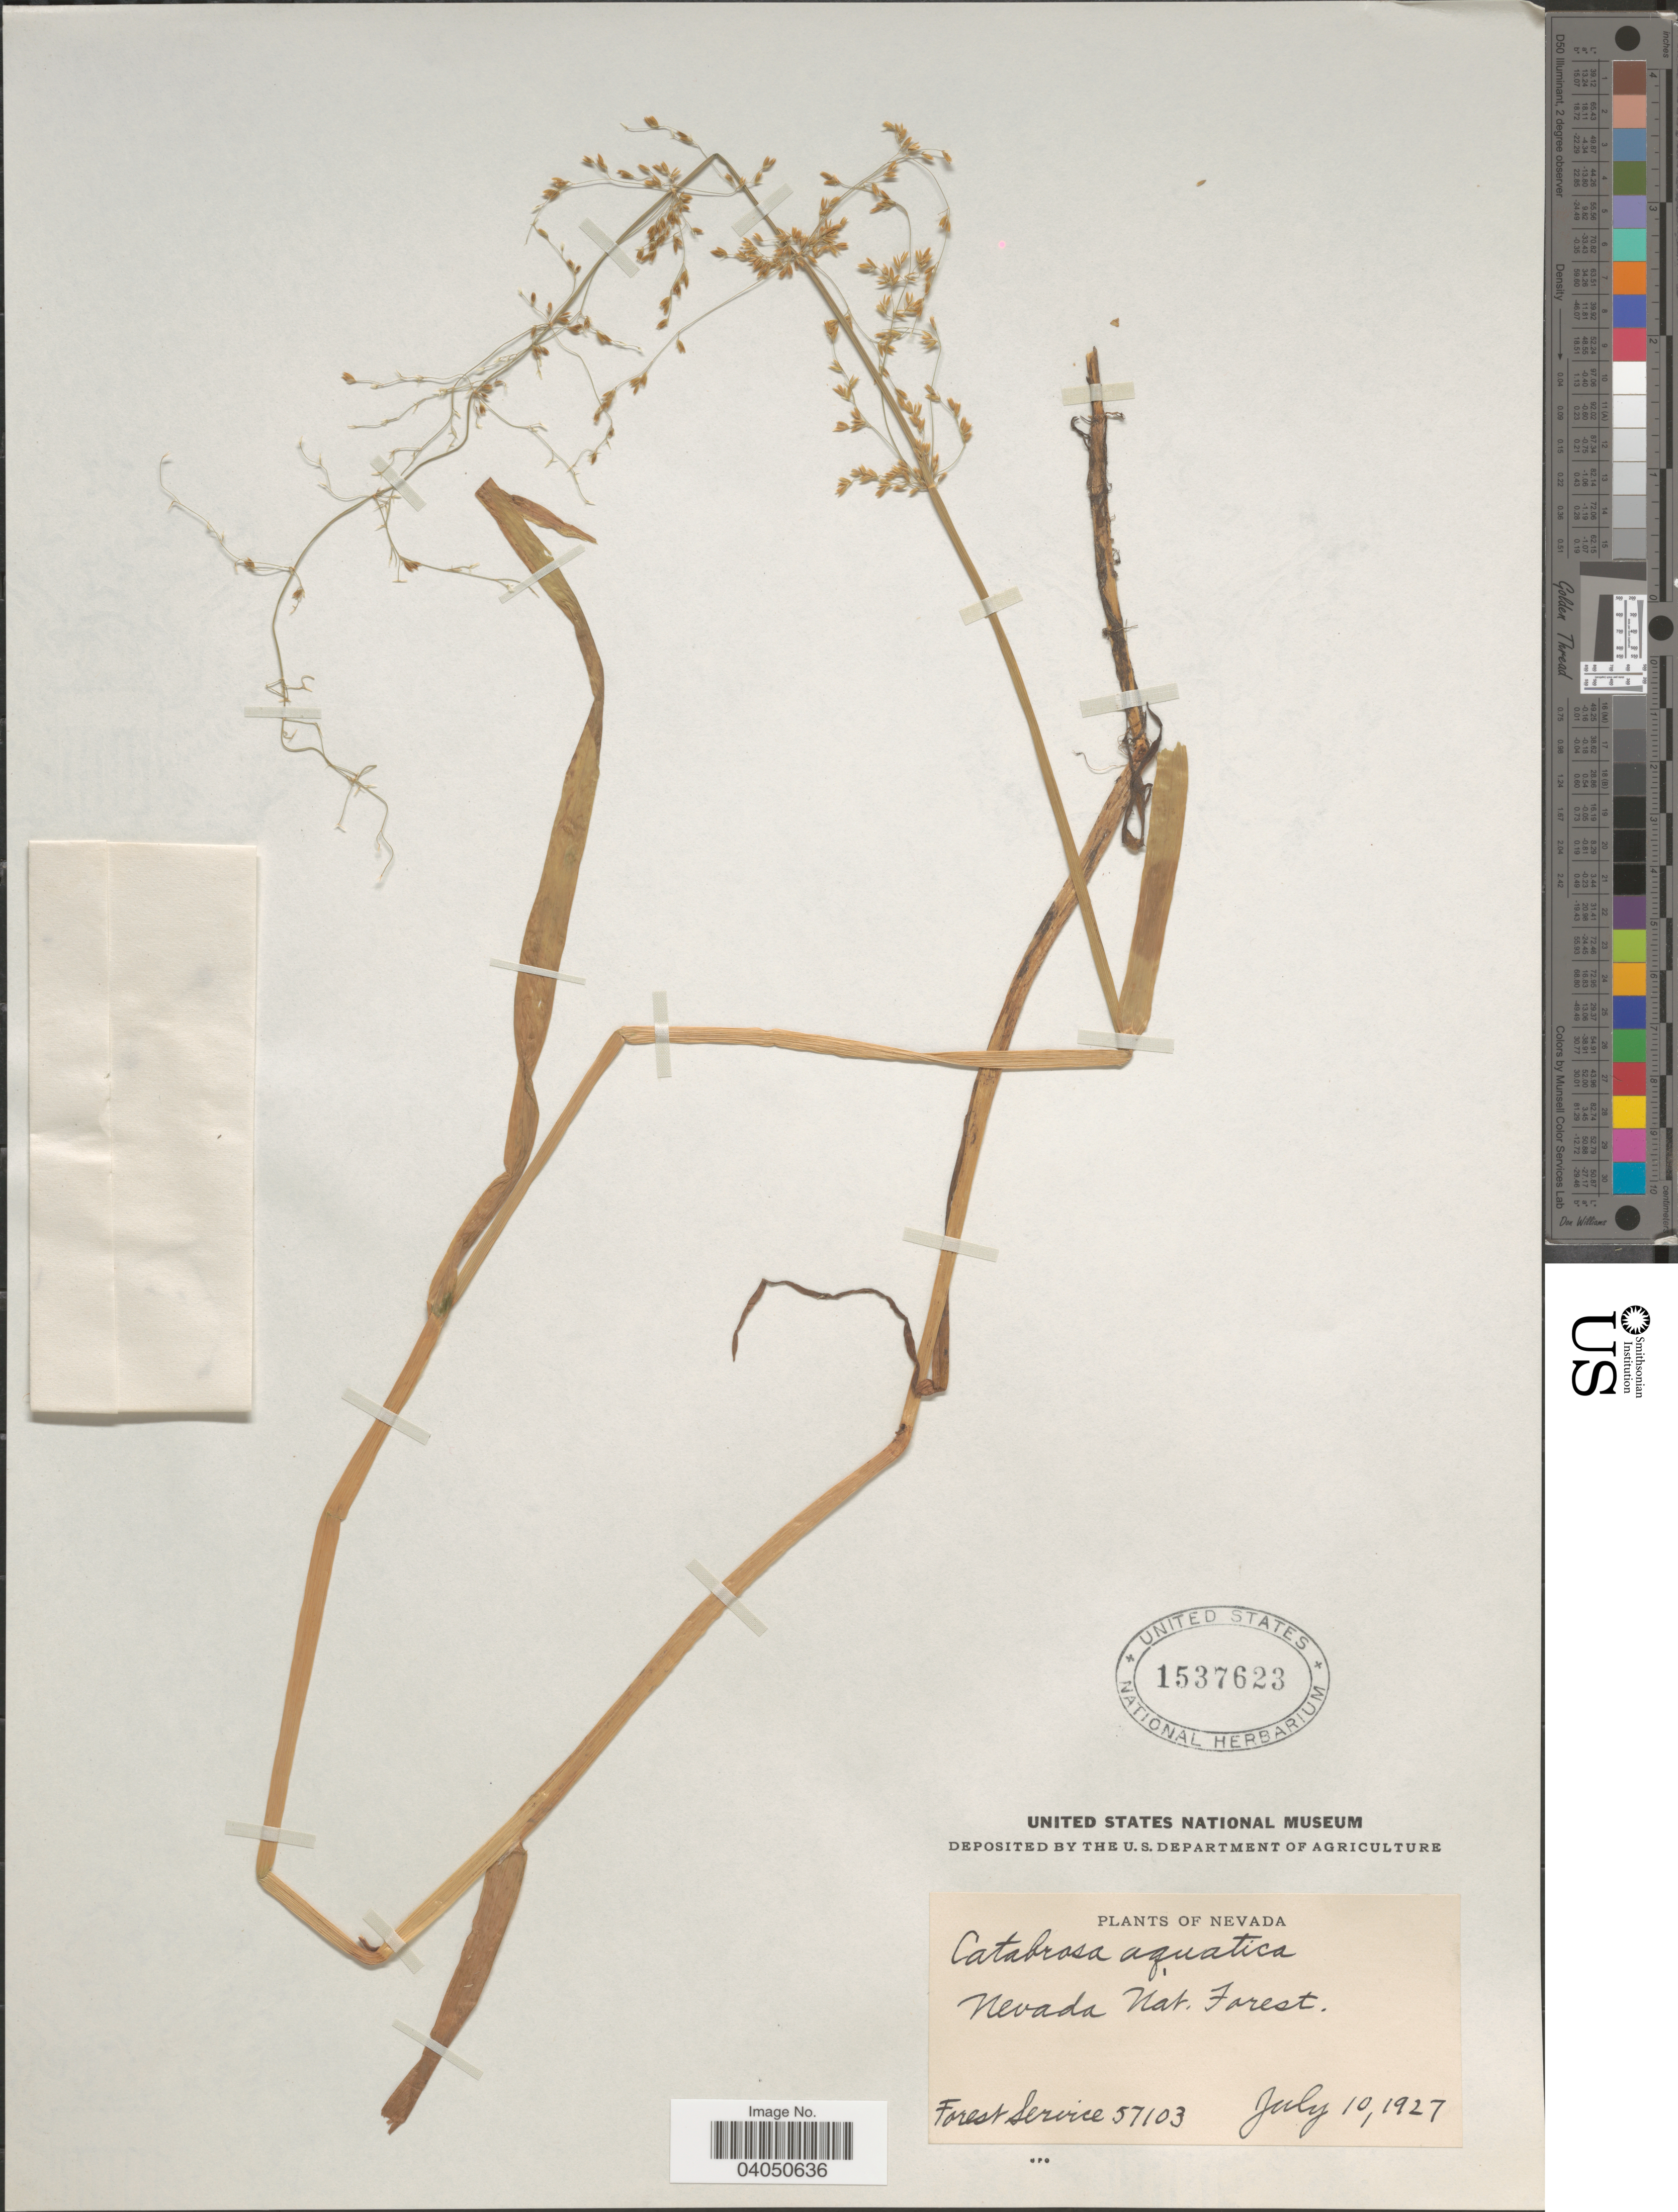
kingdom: Plantae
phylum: Tracheophyta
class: Liliopsida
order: Poales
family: Poaceae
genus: Catabrosa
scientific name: Catabrosa aquatica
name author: (L.) P. Beauv.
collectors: Forest Service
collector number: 57103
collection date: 1927-07-10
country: United States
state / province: Nevada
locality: Nevada Nat. Forest.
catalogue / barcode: US 1537623